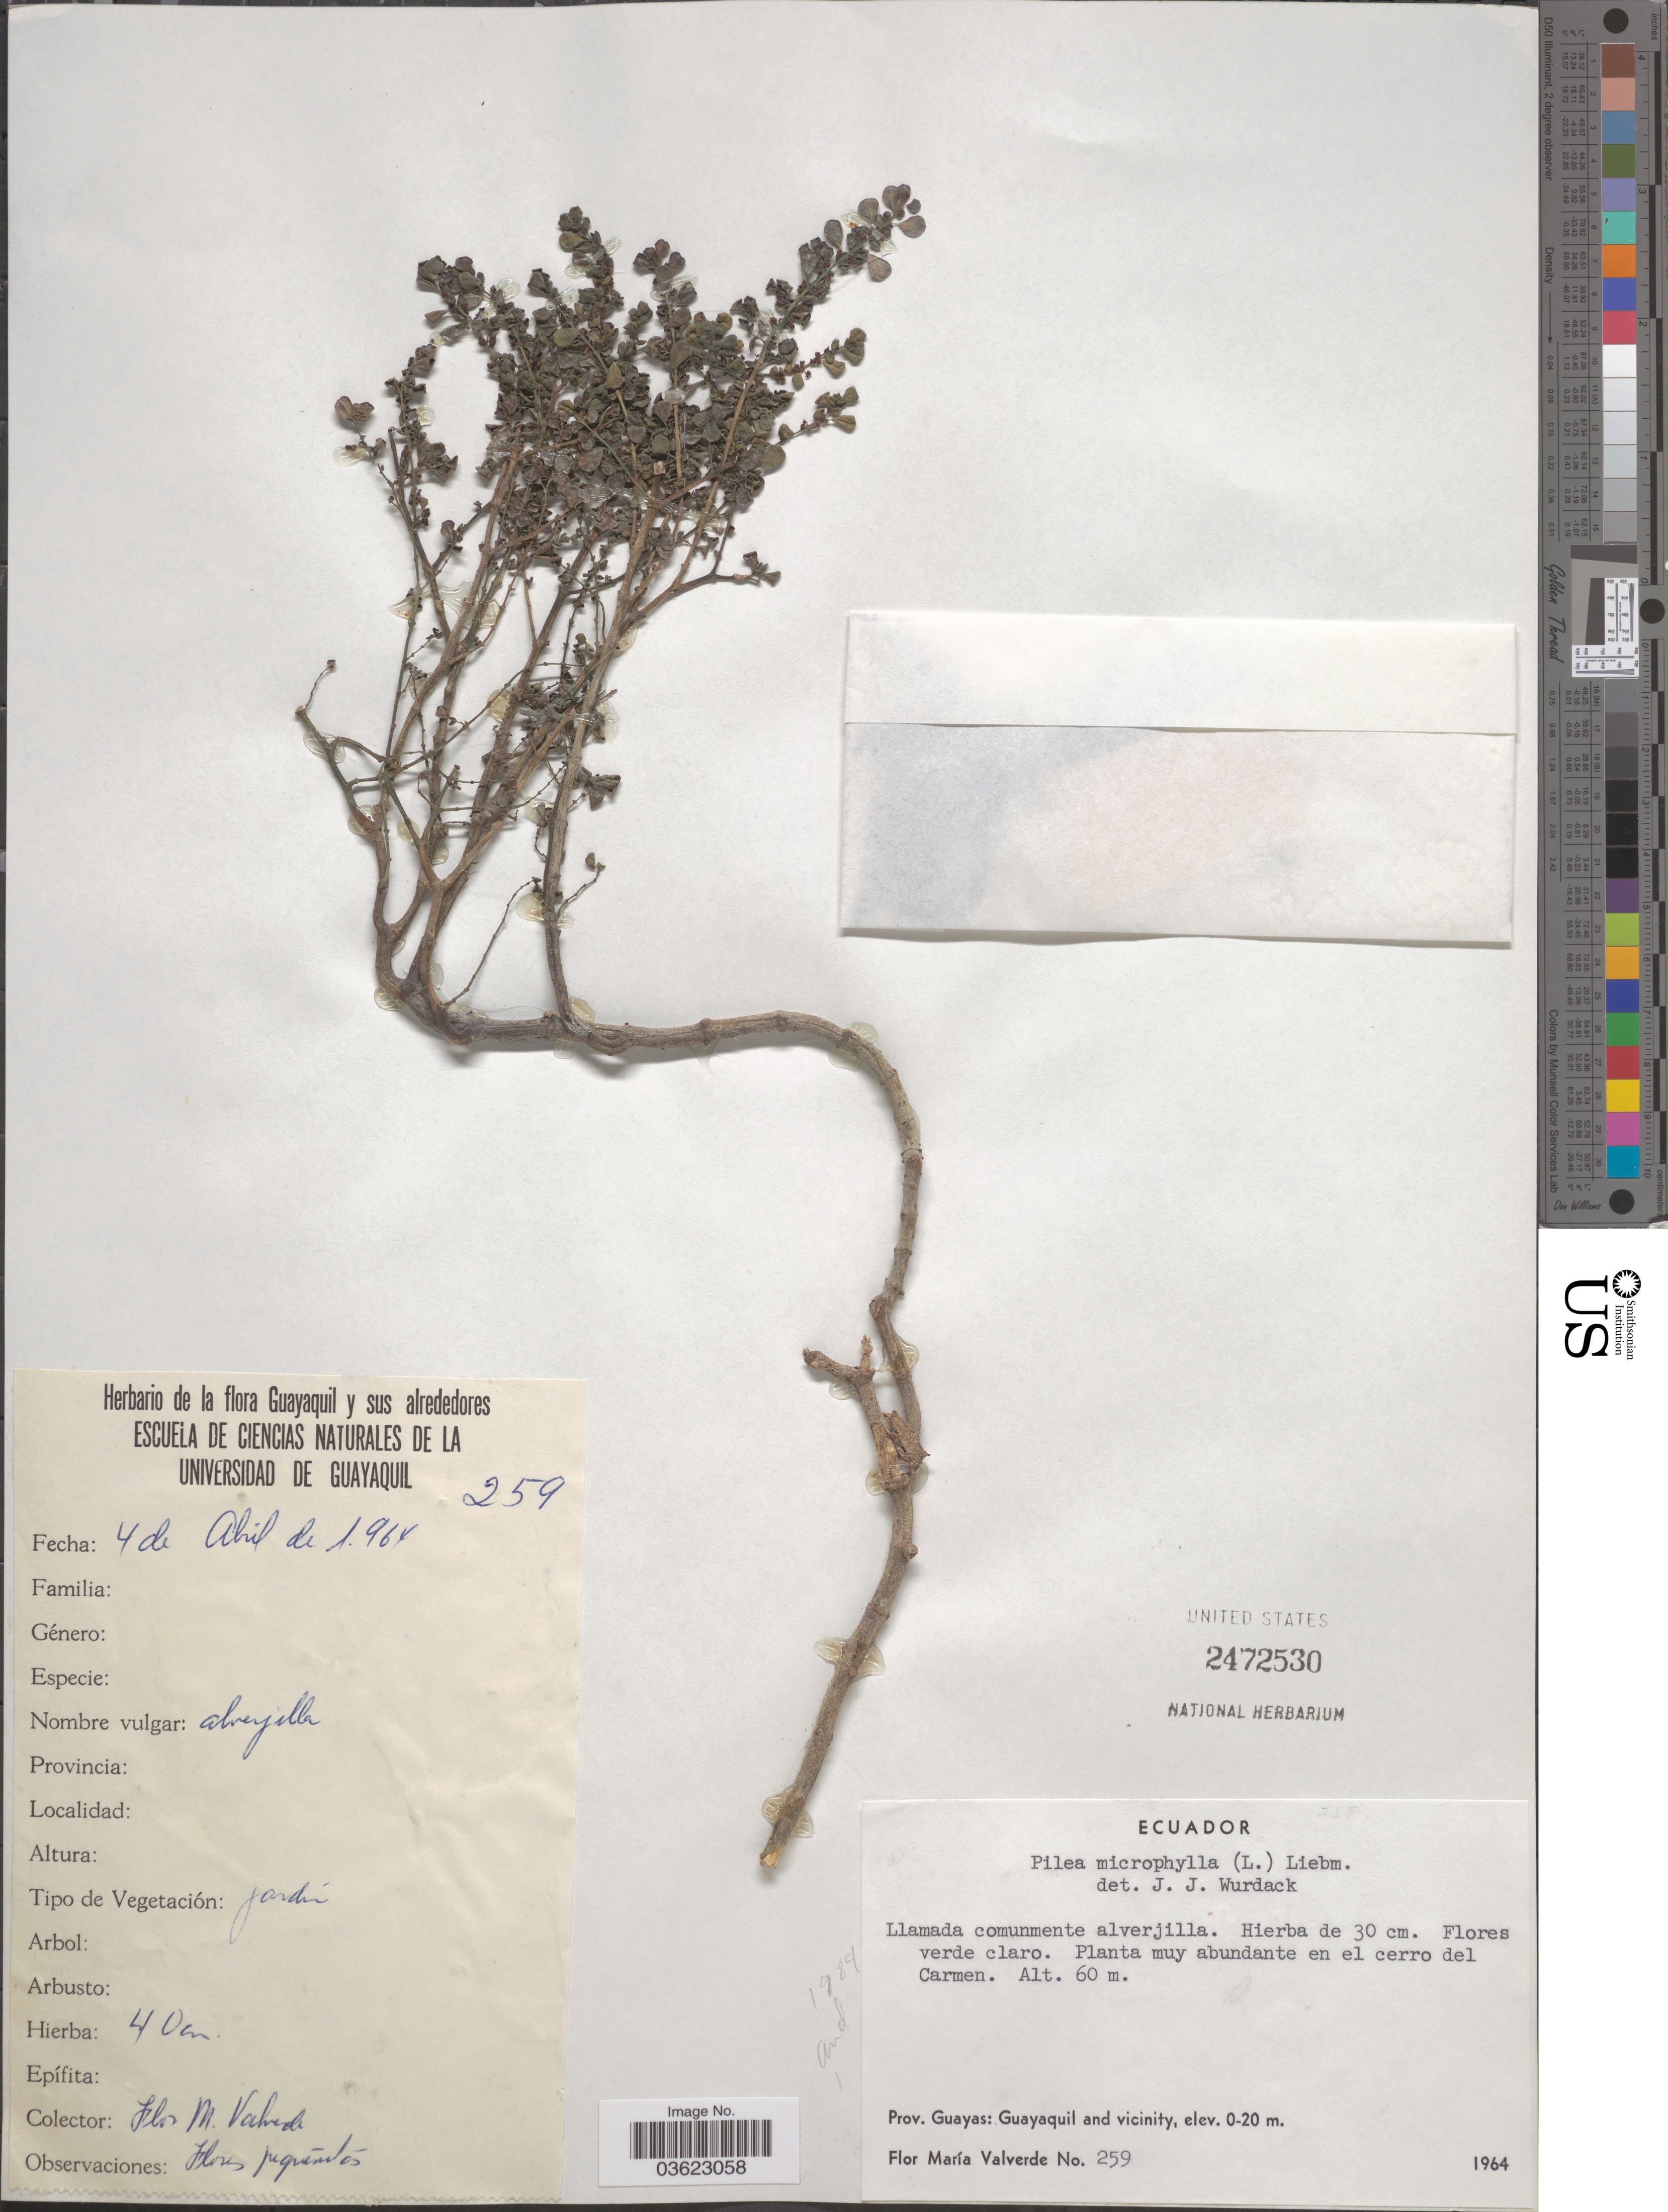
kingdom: Plantae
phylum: Tracheophyta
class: Magnoliopsida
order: Rosales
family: Urticaceae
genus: Pilea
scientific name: Pilea microphylla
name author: (L.) Liebm.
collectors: F. M. Valverde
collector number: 259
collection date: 1964-04-04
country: Ecuador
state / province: Guayas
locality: Guayaquil and vicinity.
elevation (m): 60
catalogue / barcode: US 2472530